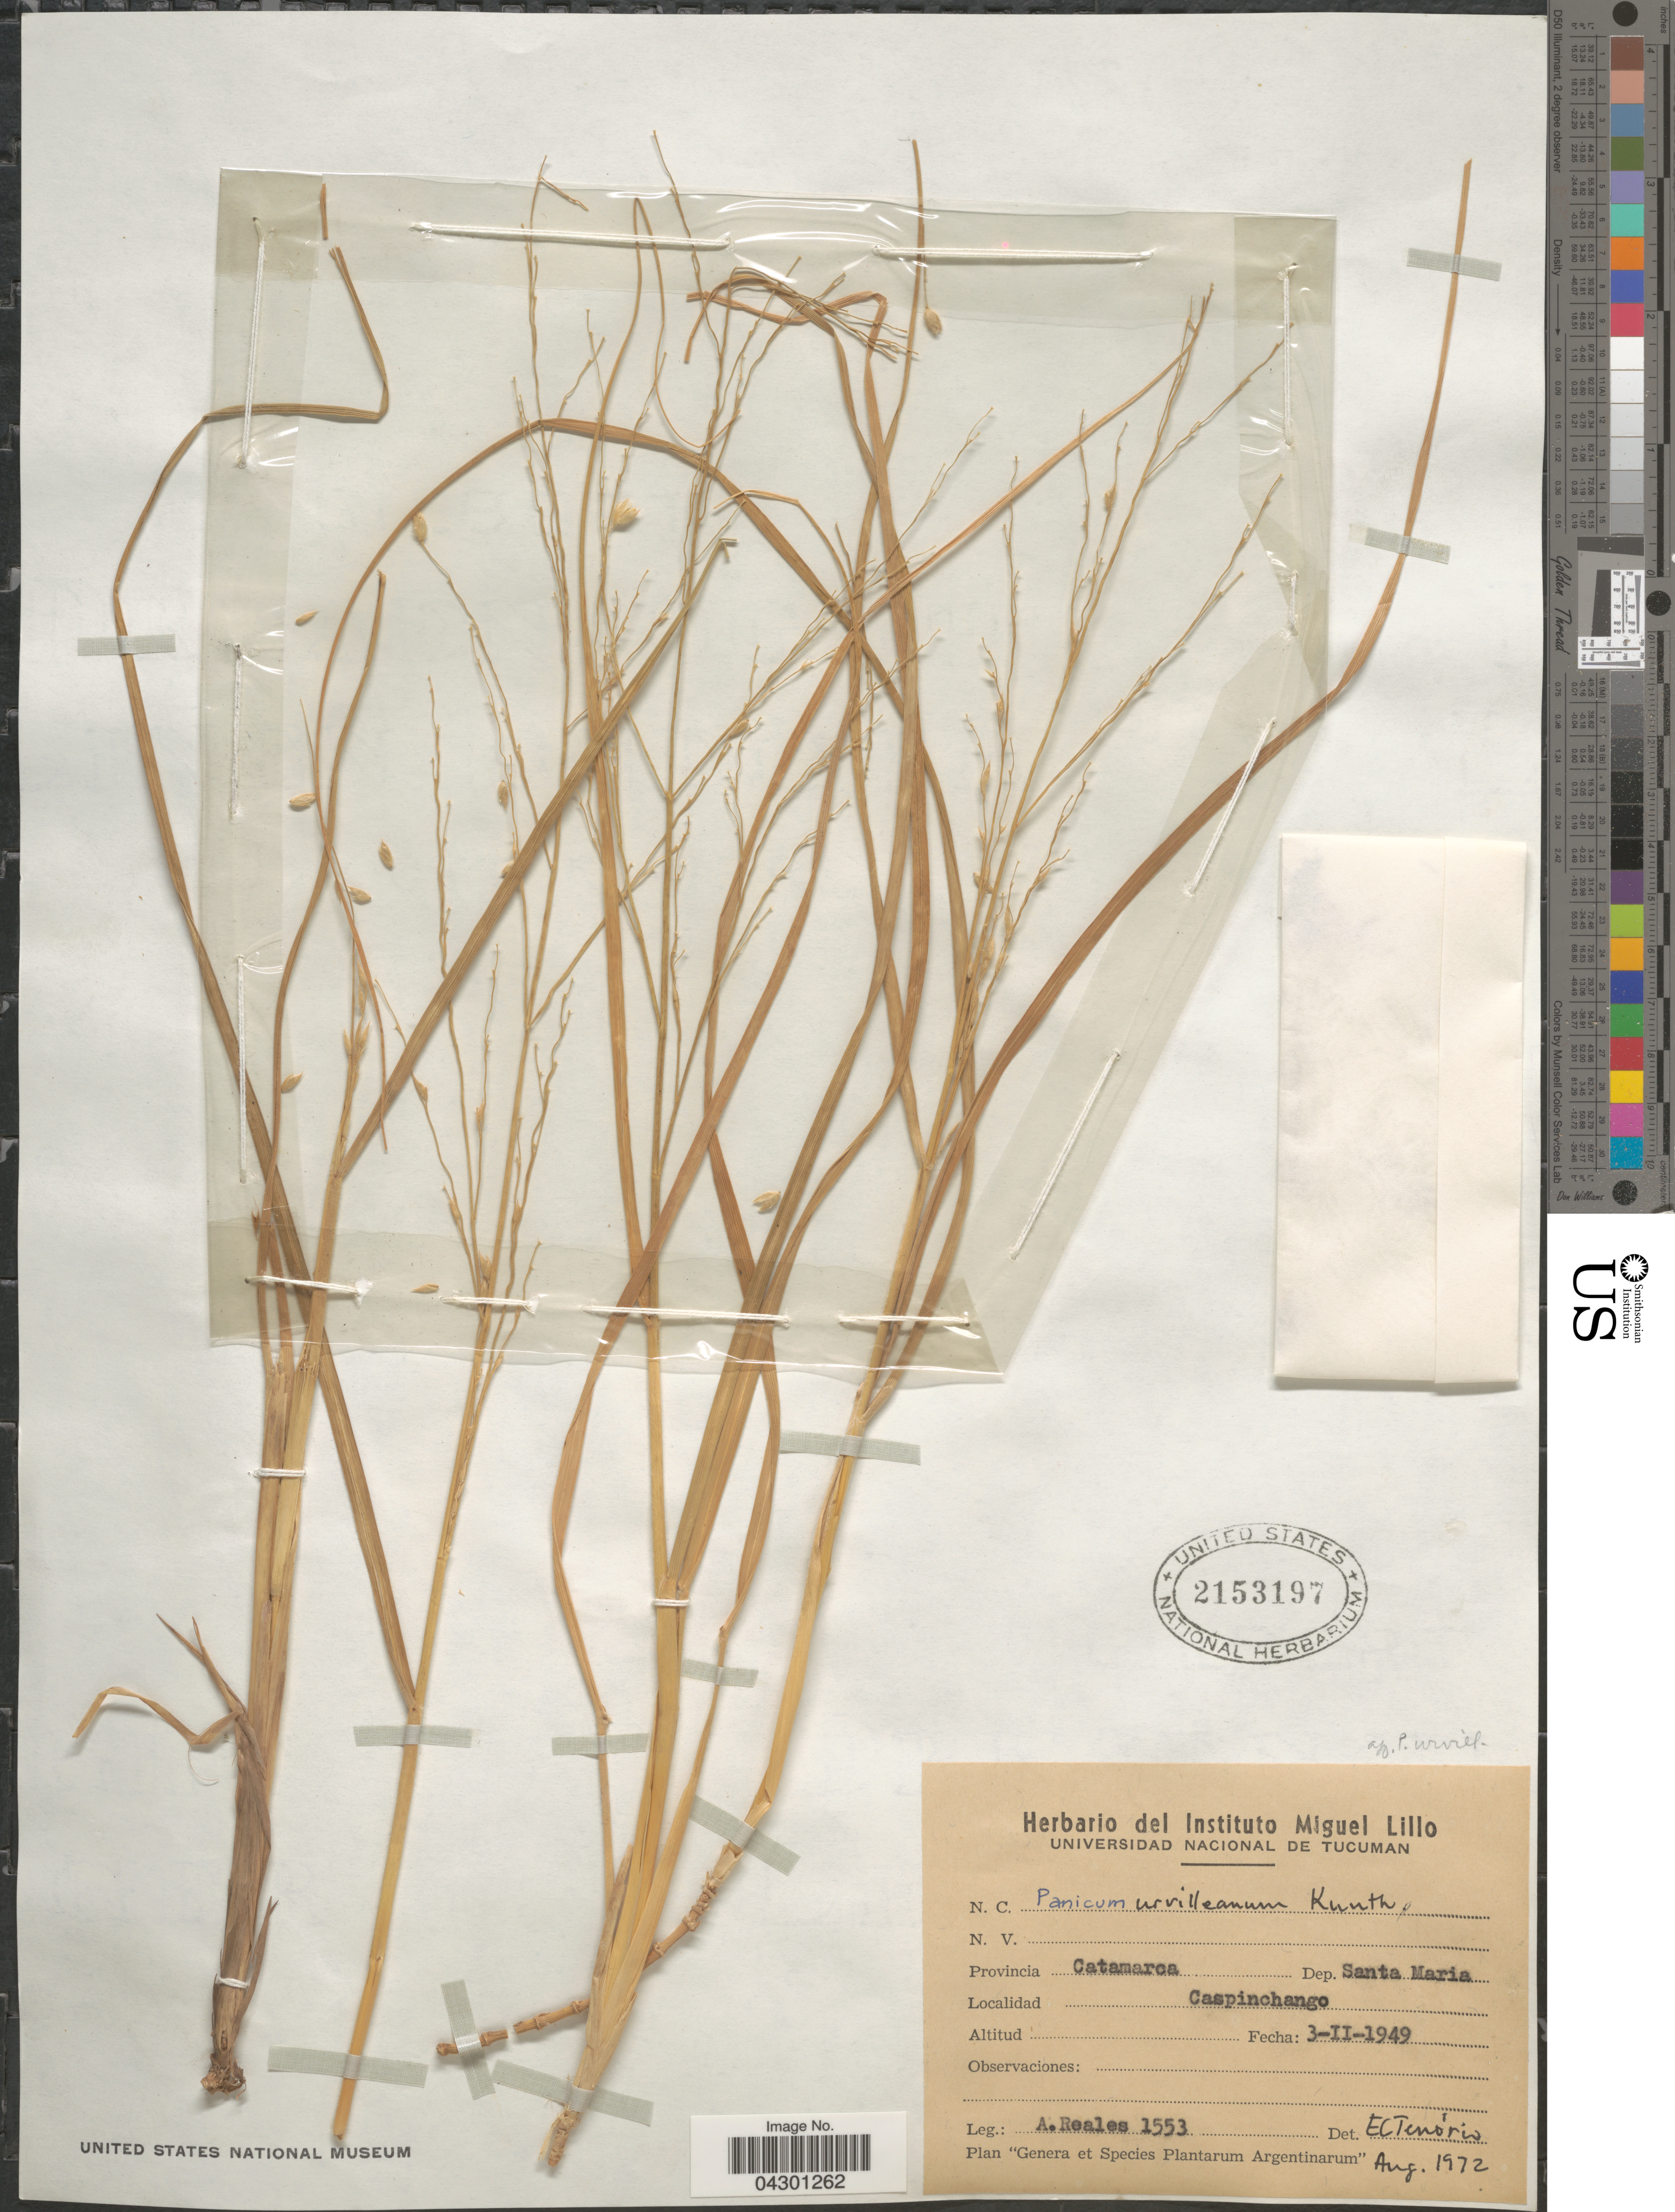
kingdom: Plantae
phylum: Tracheophyta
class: Liliopsida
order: Poales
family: Poaceae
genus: Panicum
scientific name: Panicum urvilleanum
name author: Kunth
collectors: A. Reales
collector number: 1553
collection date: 1949-02-03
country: Argentina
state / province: Catamarca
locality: Dep. Santa Maria. Caspinchango.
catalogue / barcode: US 2153197